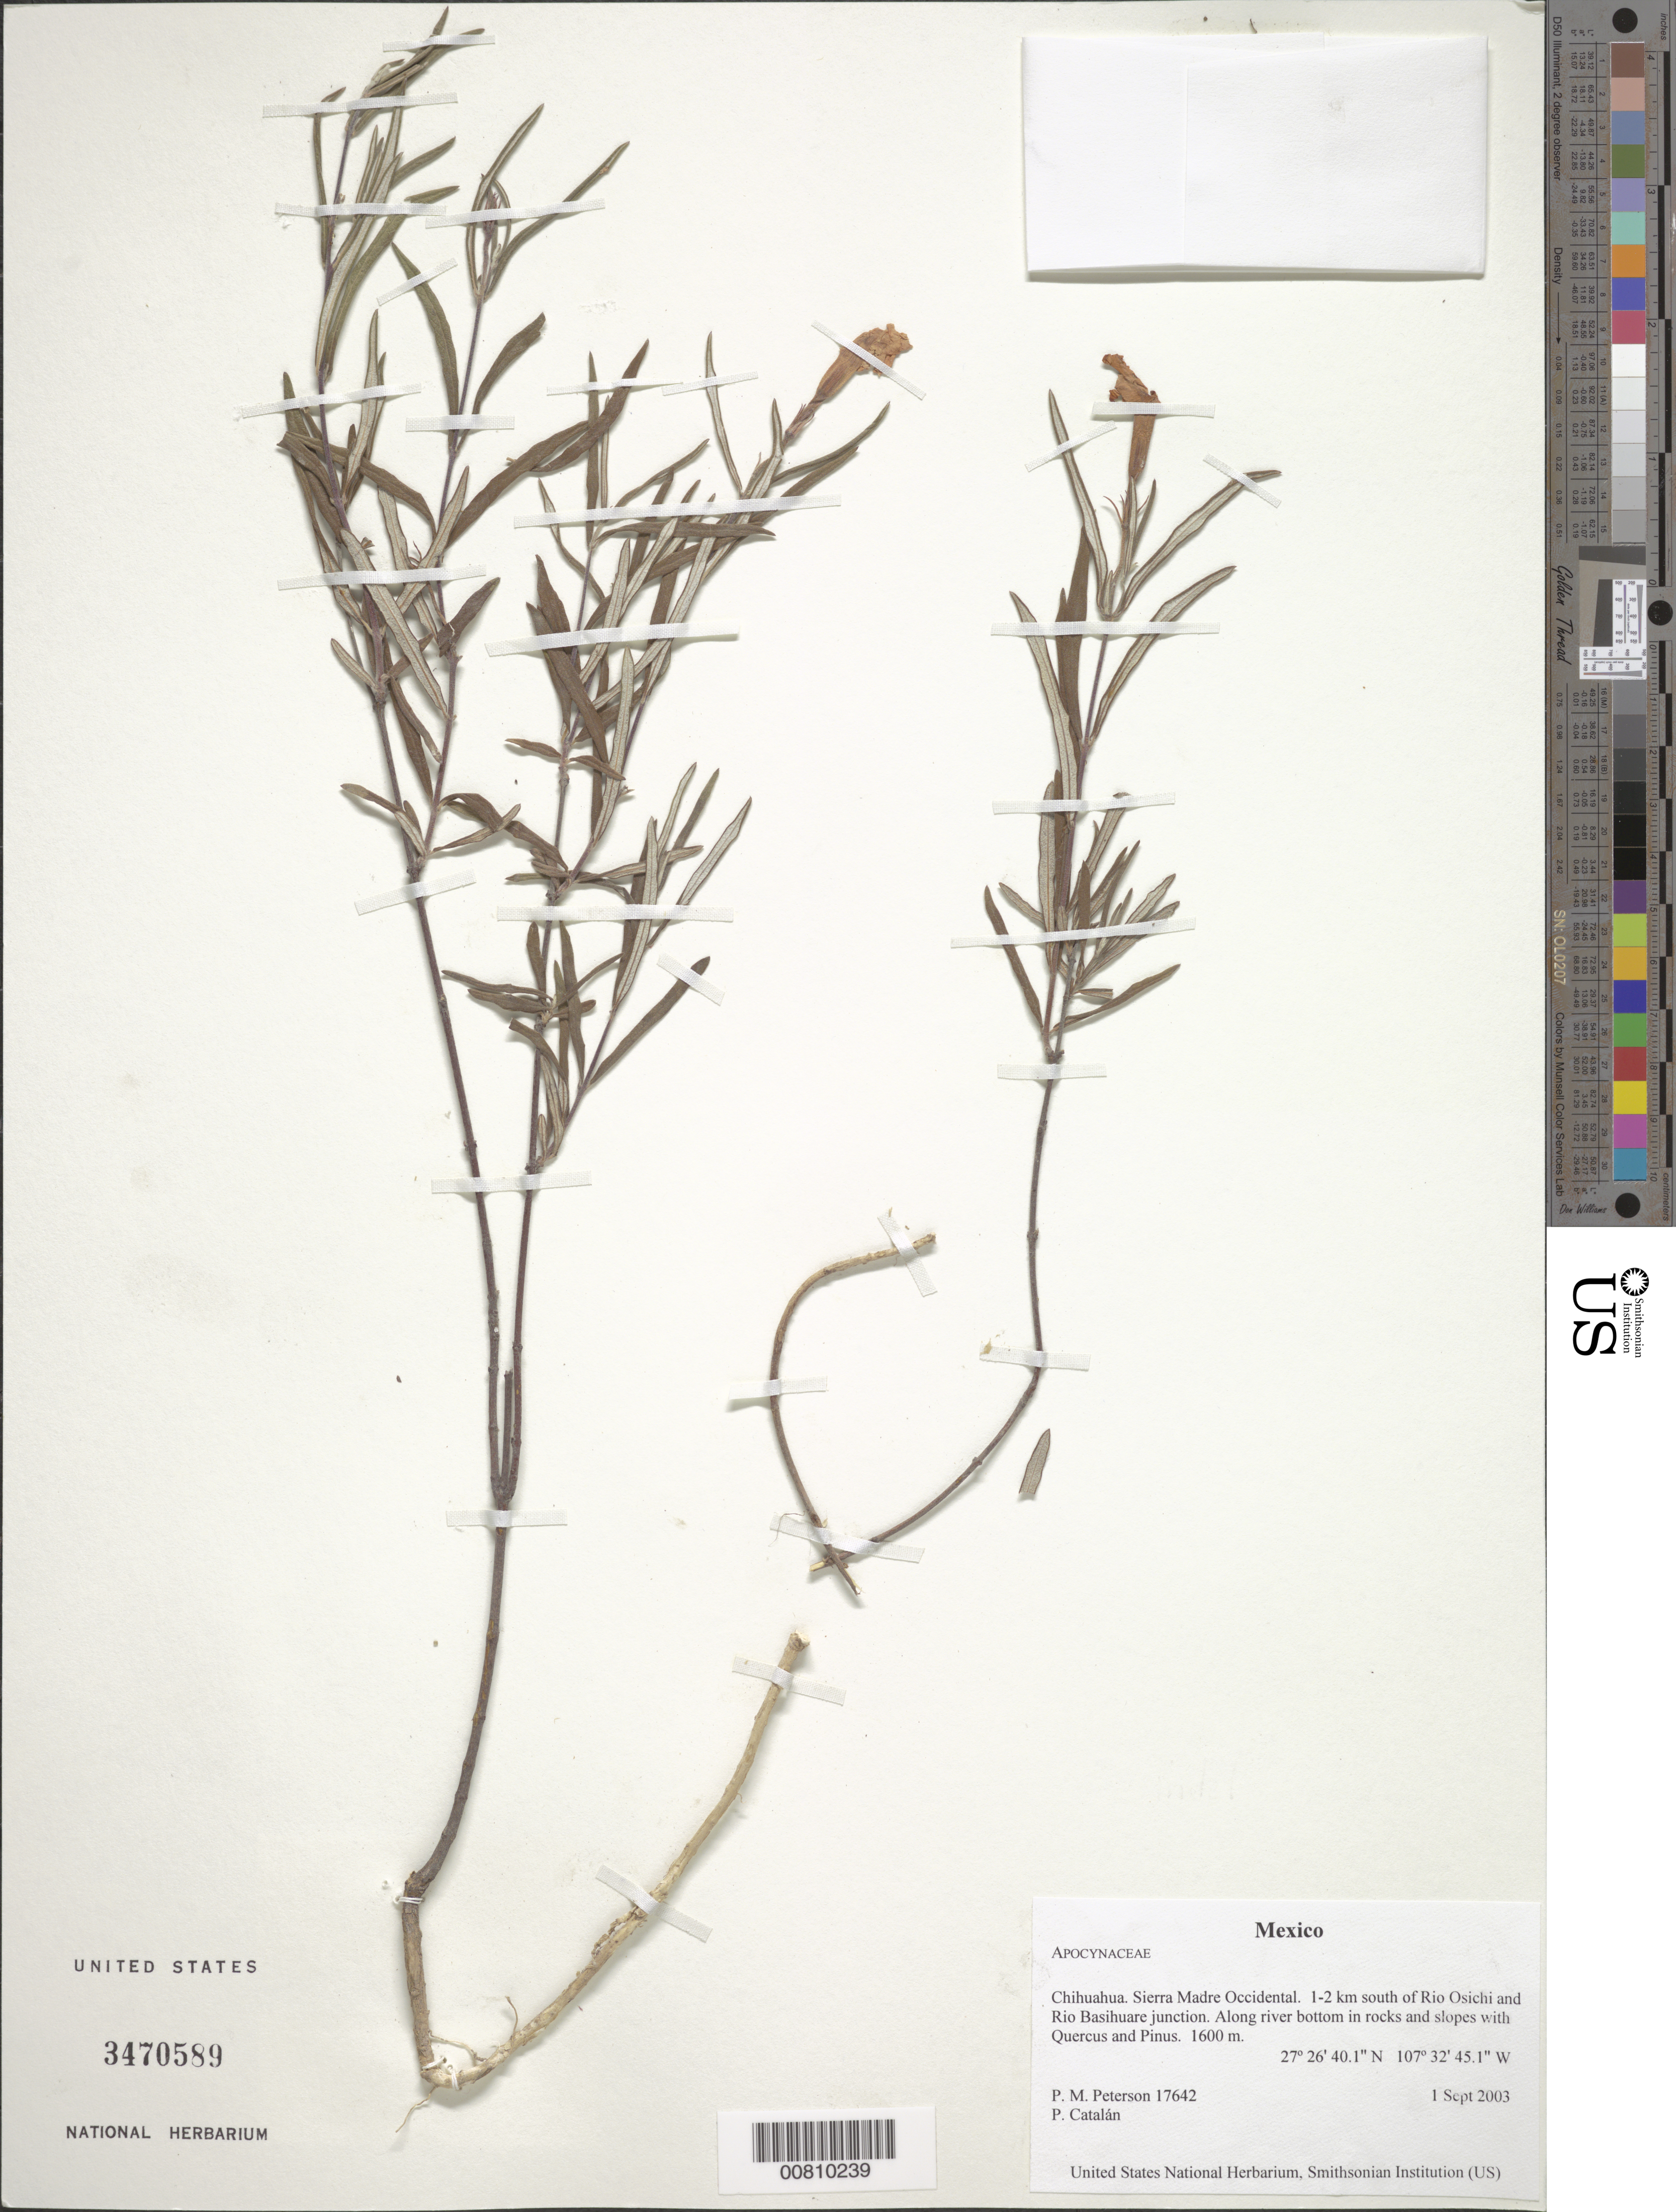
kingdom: Plantae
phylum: Tracheophyta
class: Magnoliopsida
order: Gentianales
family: Apocynaceae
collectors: P. M. Peterson & P. Catalán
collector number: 17642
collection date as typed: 01 Sep 2003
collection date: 2003-09-01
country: Mexico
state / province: Chihuahua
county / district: Sierra Madre Occidental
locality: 1-2 km south of Rio Osichi and Rio Basihuare junction. Along river bottom in rocks and slopes with Quercus and Pinus.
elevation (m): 1600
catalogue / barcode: US 3470589